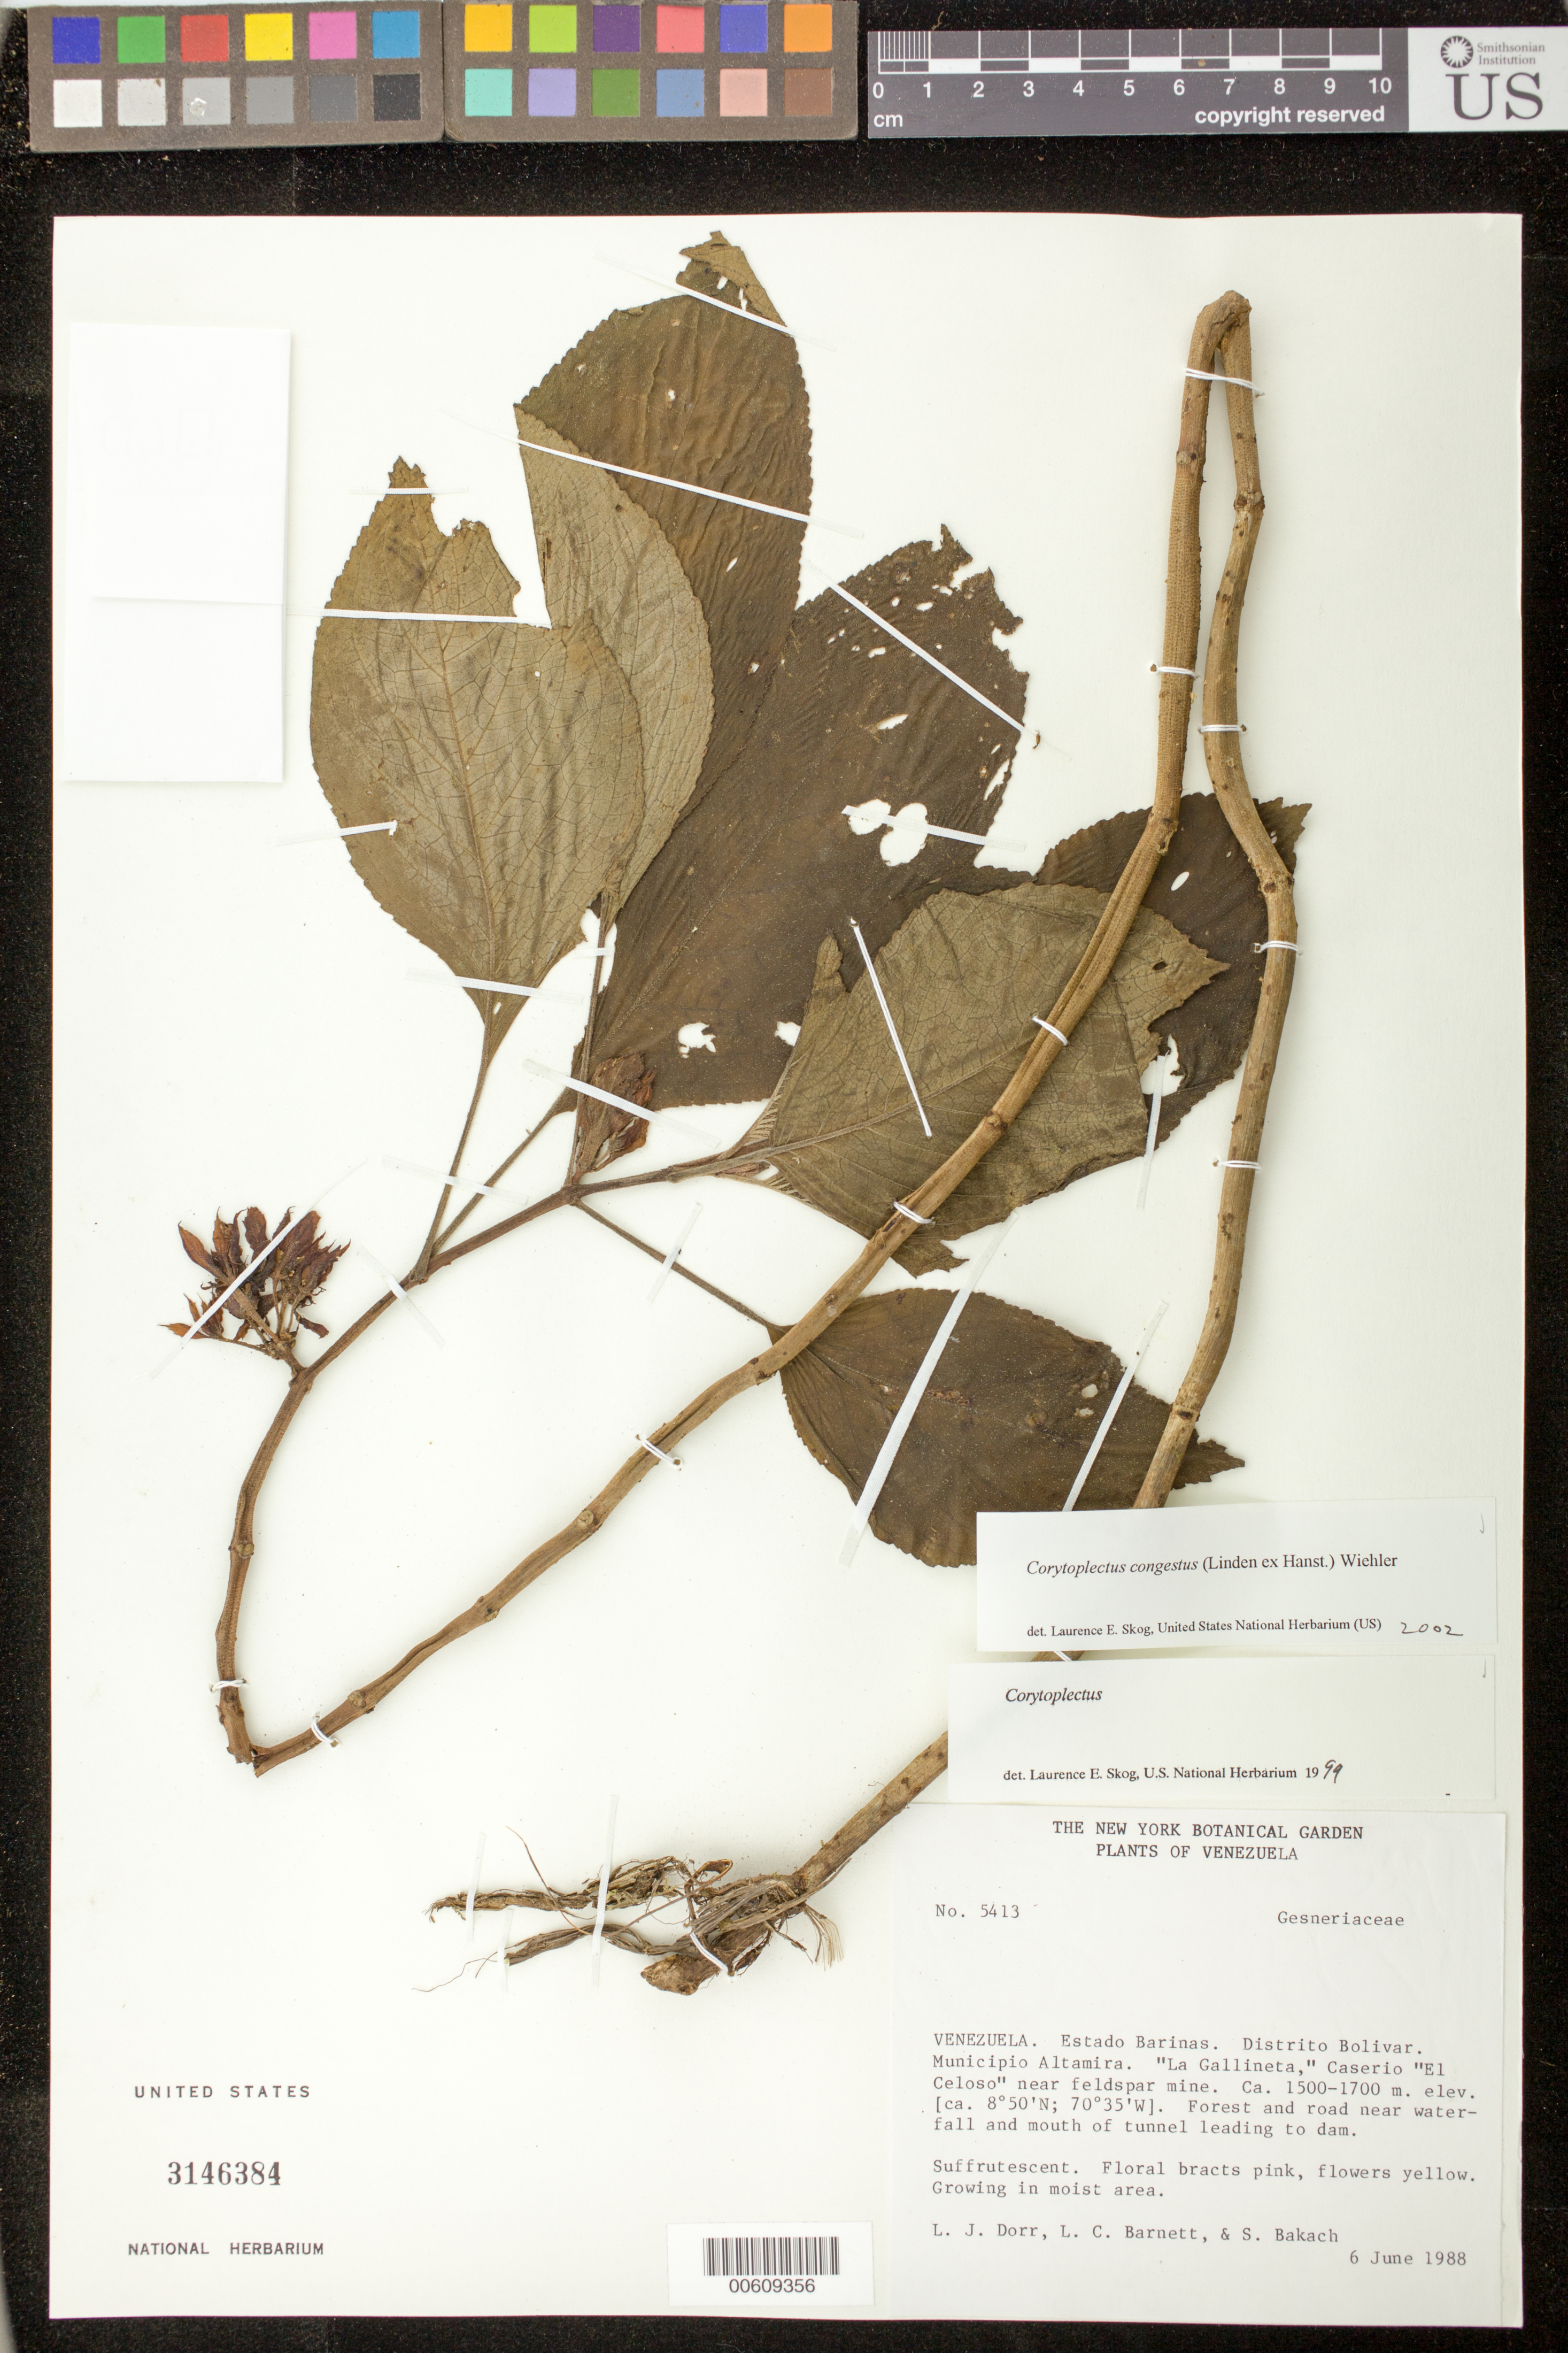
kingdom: Plantae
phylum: Tracheophyta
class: Magnoliopsida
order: Lamiales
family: Gesneriaceae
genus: Corytoplectus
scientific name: Corytoplectus congestus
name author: (Linden ex Hanst.) Wiehler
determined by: Skog, Laurence E.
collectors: L. J. Dorr, L. C. Barnett & S. Bakach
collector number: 5413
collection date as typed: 06 Jun 1988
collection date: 1988-06-06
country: Venezuela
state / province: Barinas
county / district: Bolívar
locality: "La Gallineta," Caserio "El Celoso" near feldspar mine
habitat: Forest and road near waterfall and mouth of tunnel leading to dam; growing in moist area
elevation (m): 1500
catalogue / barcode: US 3146384